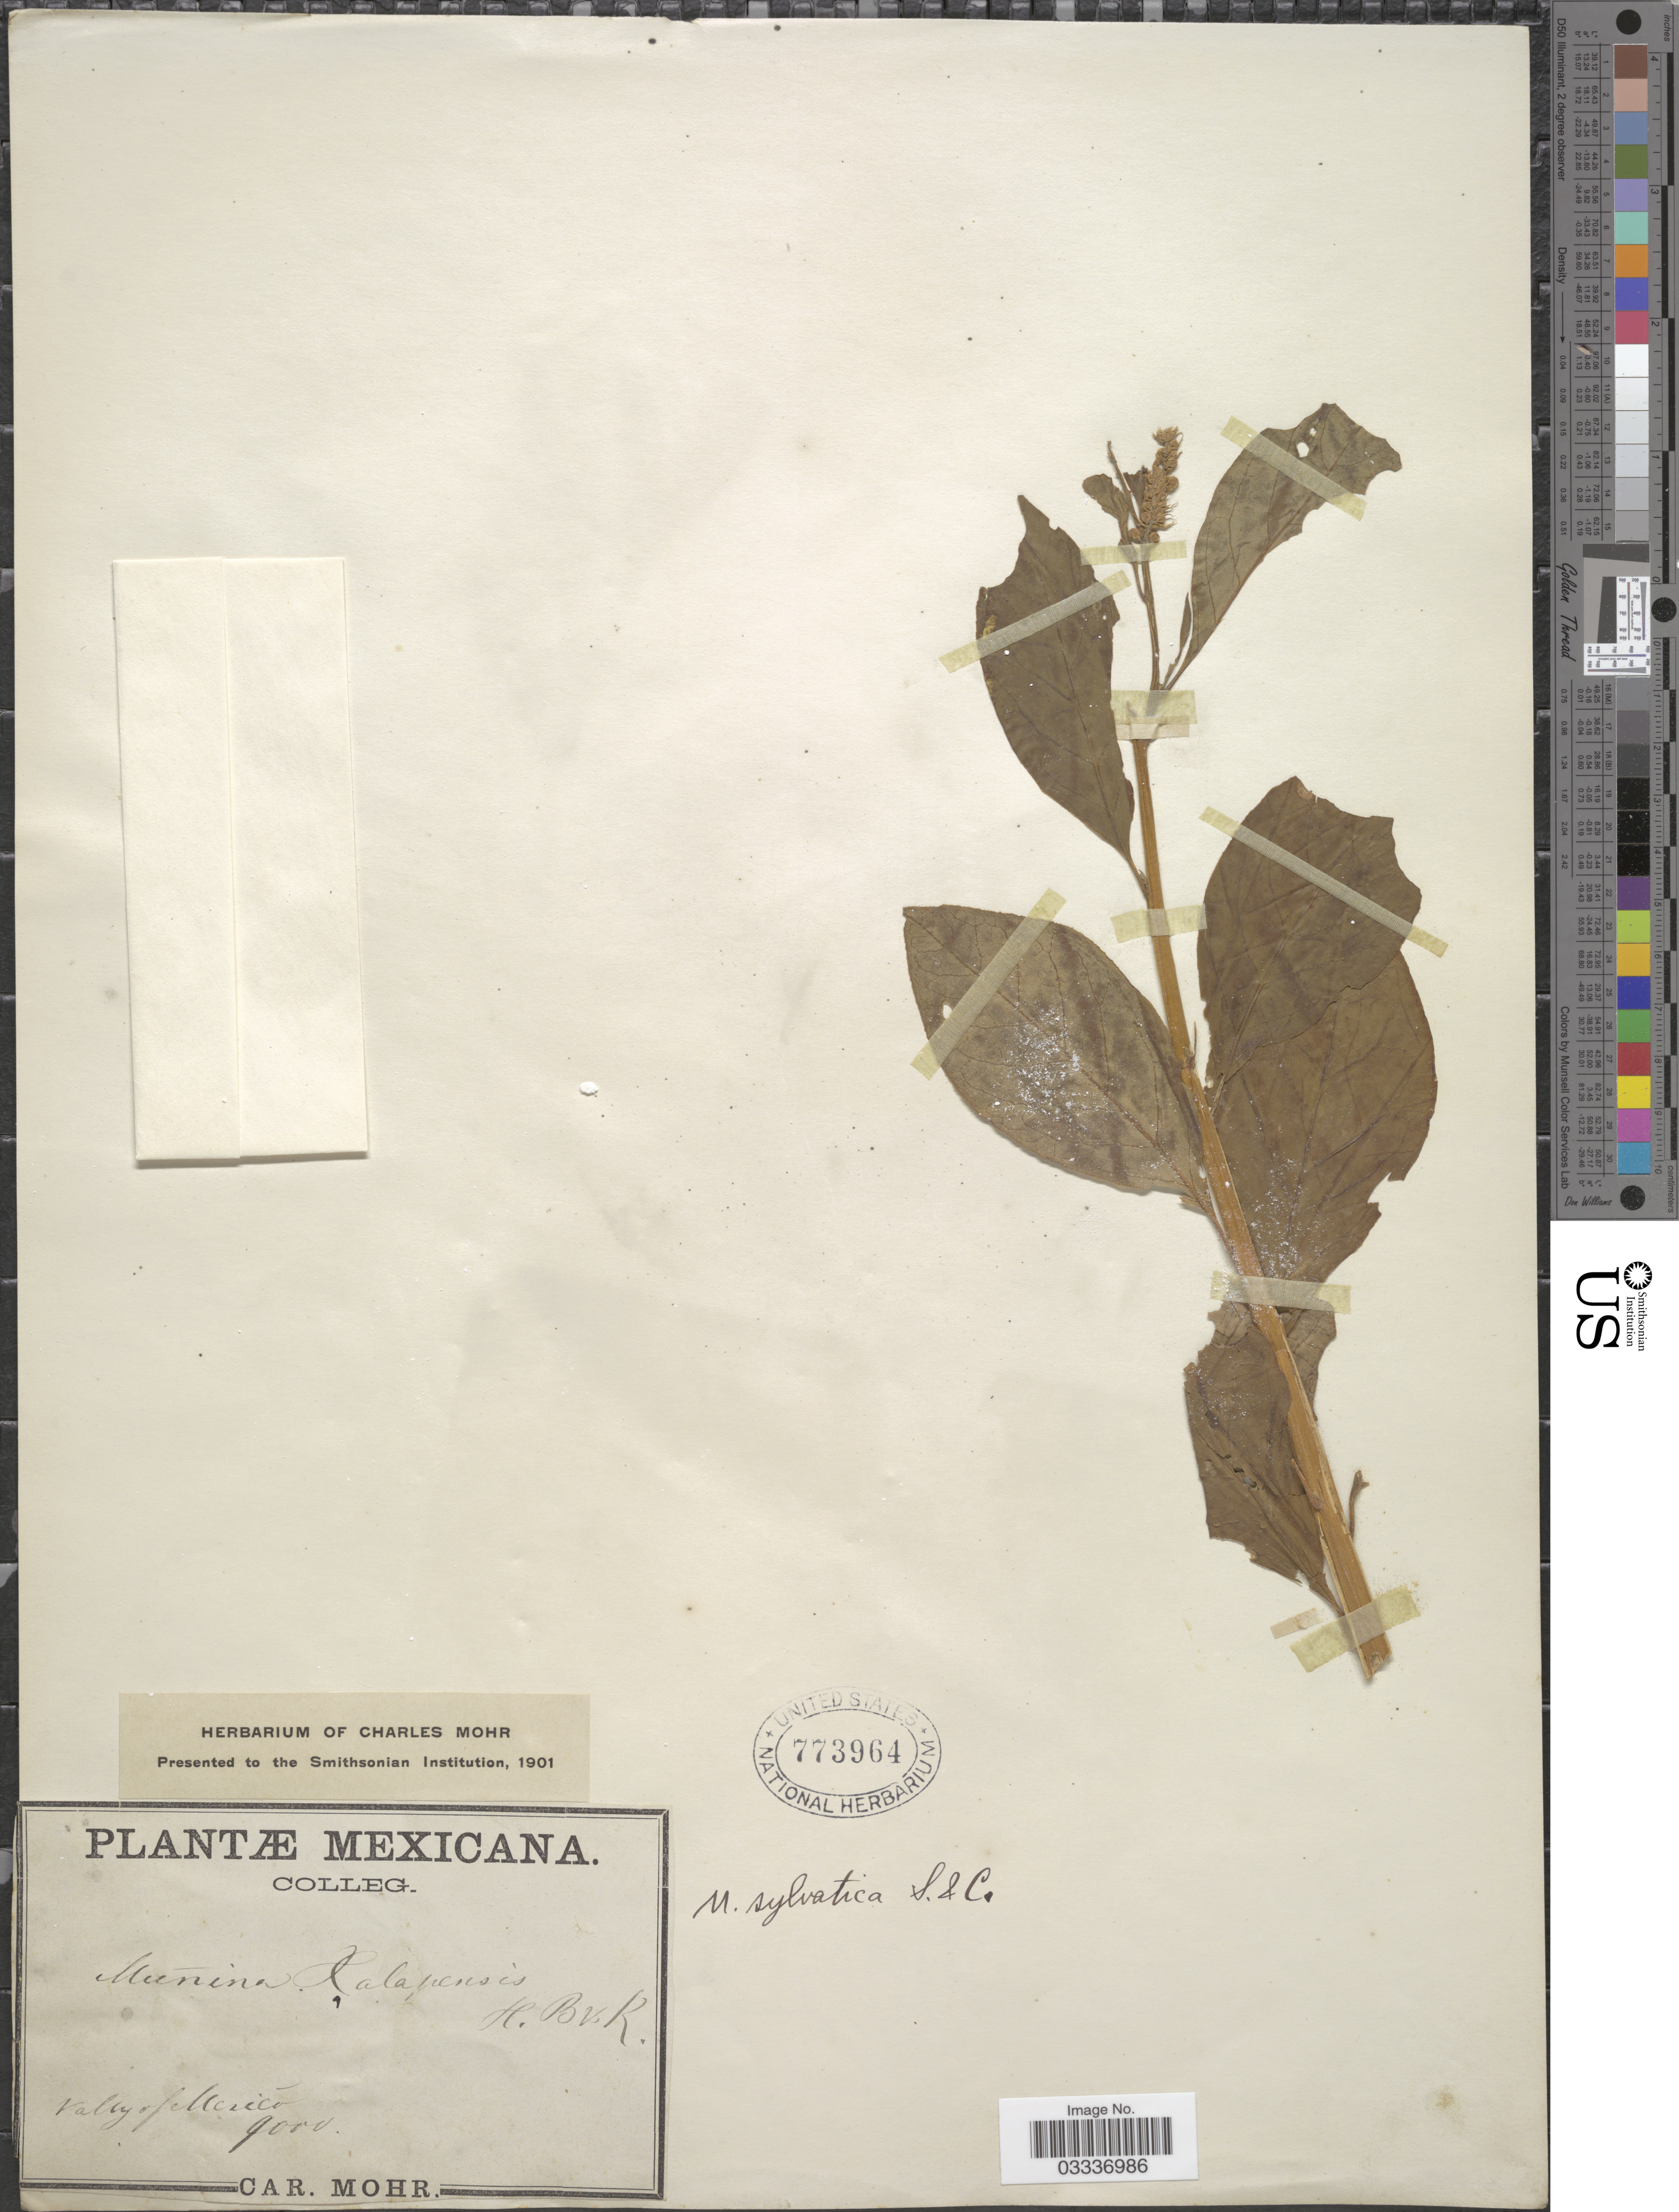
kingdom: Plantae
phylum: Tracheophyta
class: Magnoliopsida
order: Fabales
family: Polygalaceae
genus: Monnina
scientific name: Monnina sylvatica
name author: Schltdl. & Cham.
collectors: Mohr, C. T. (herbarium)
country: Mexico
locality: Valley of Mexicó.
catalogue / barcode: US 773964